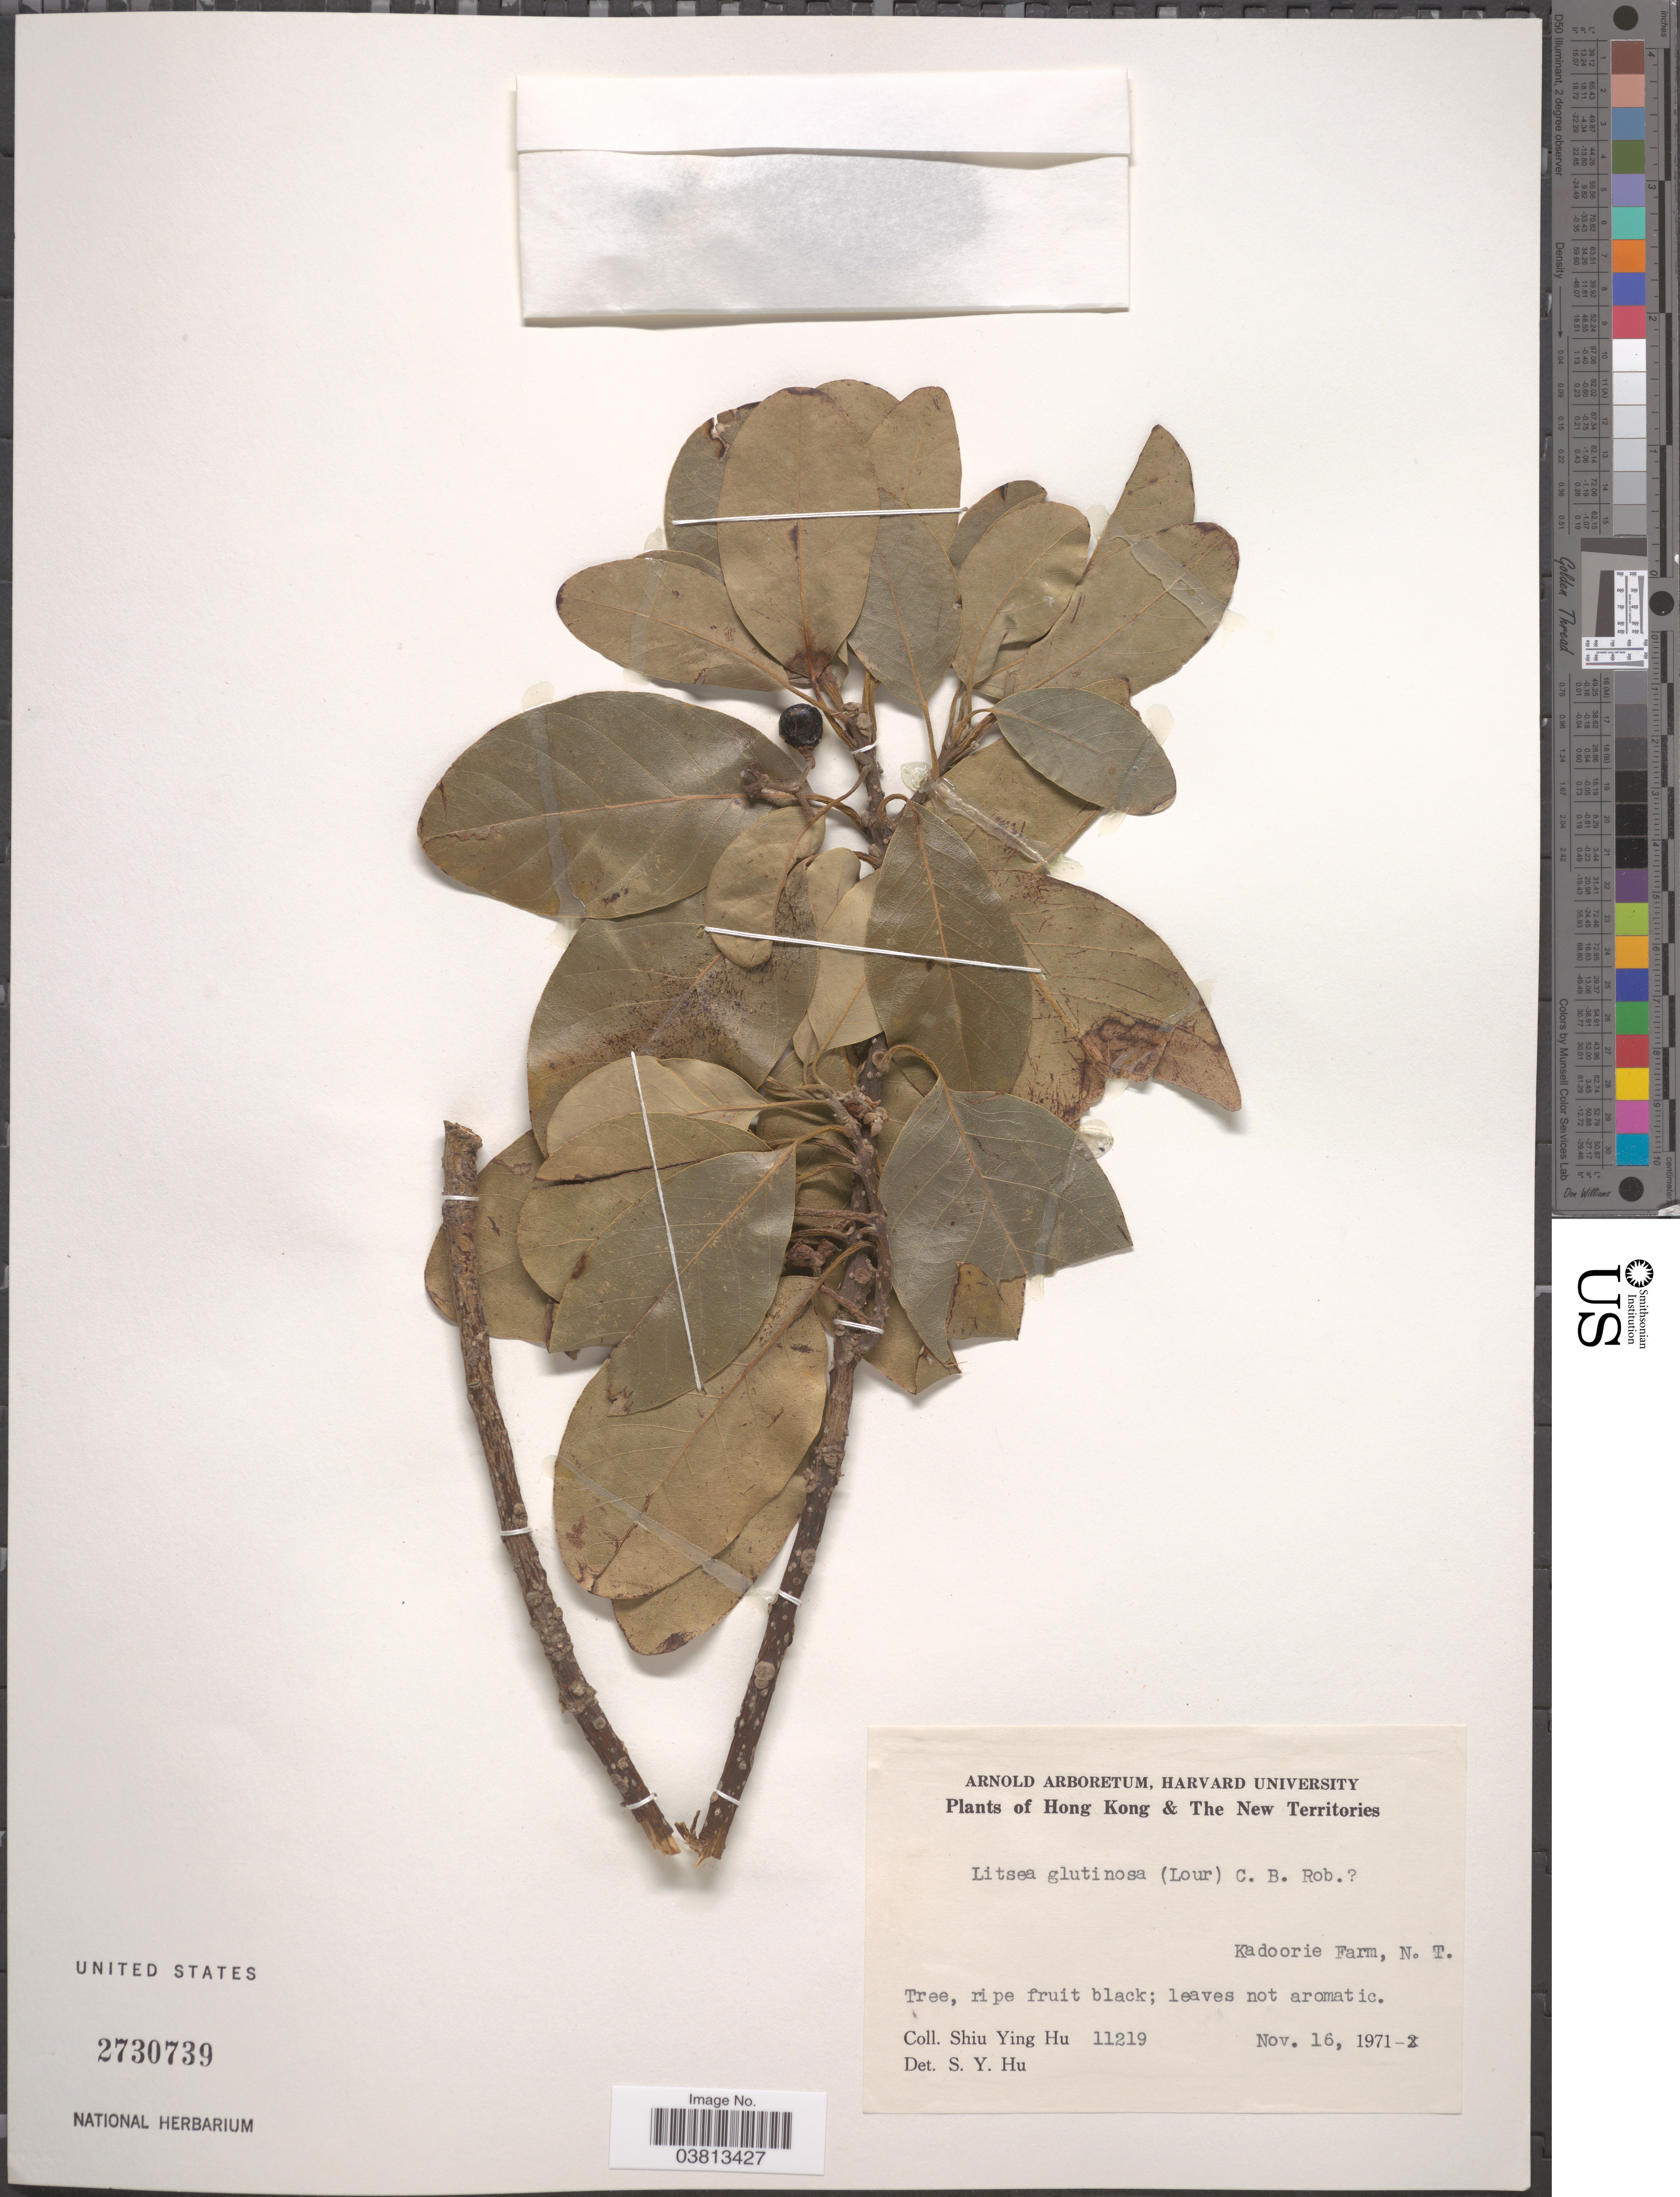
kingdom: Plantae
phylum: Tracheophyta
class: Magnoliopsida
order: Laurales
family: Lauraceae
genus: Litsea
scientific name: Litsea glutinosa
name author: (Lour.) C.B. Rob.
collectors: S. Y. Hu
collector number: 11219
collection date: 1971-11-16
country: China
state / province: Hong Kong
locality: Hong Kong & The New Territories. Kadoorie Farm, N. T.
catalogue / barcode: US 2730739